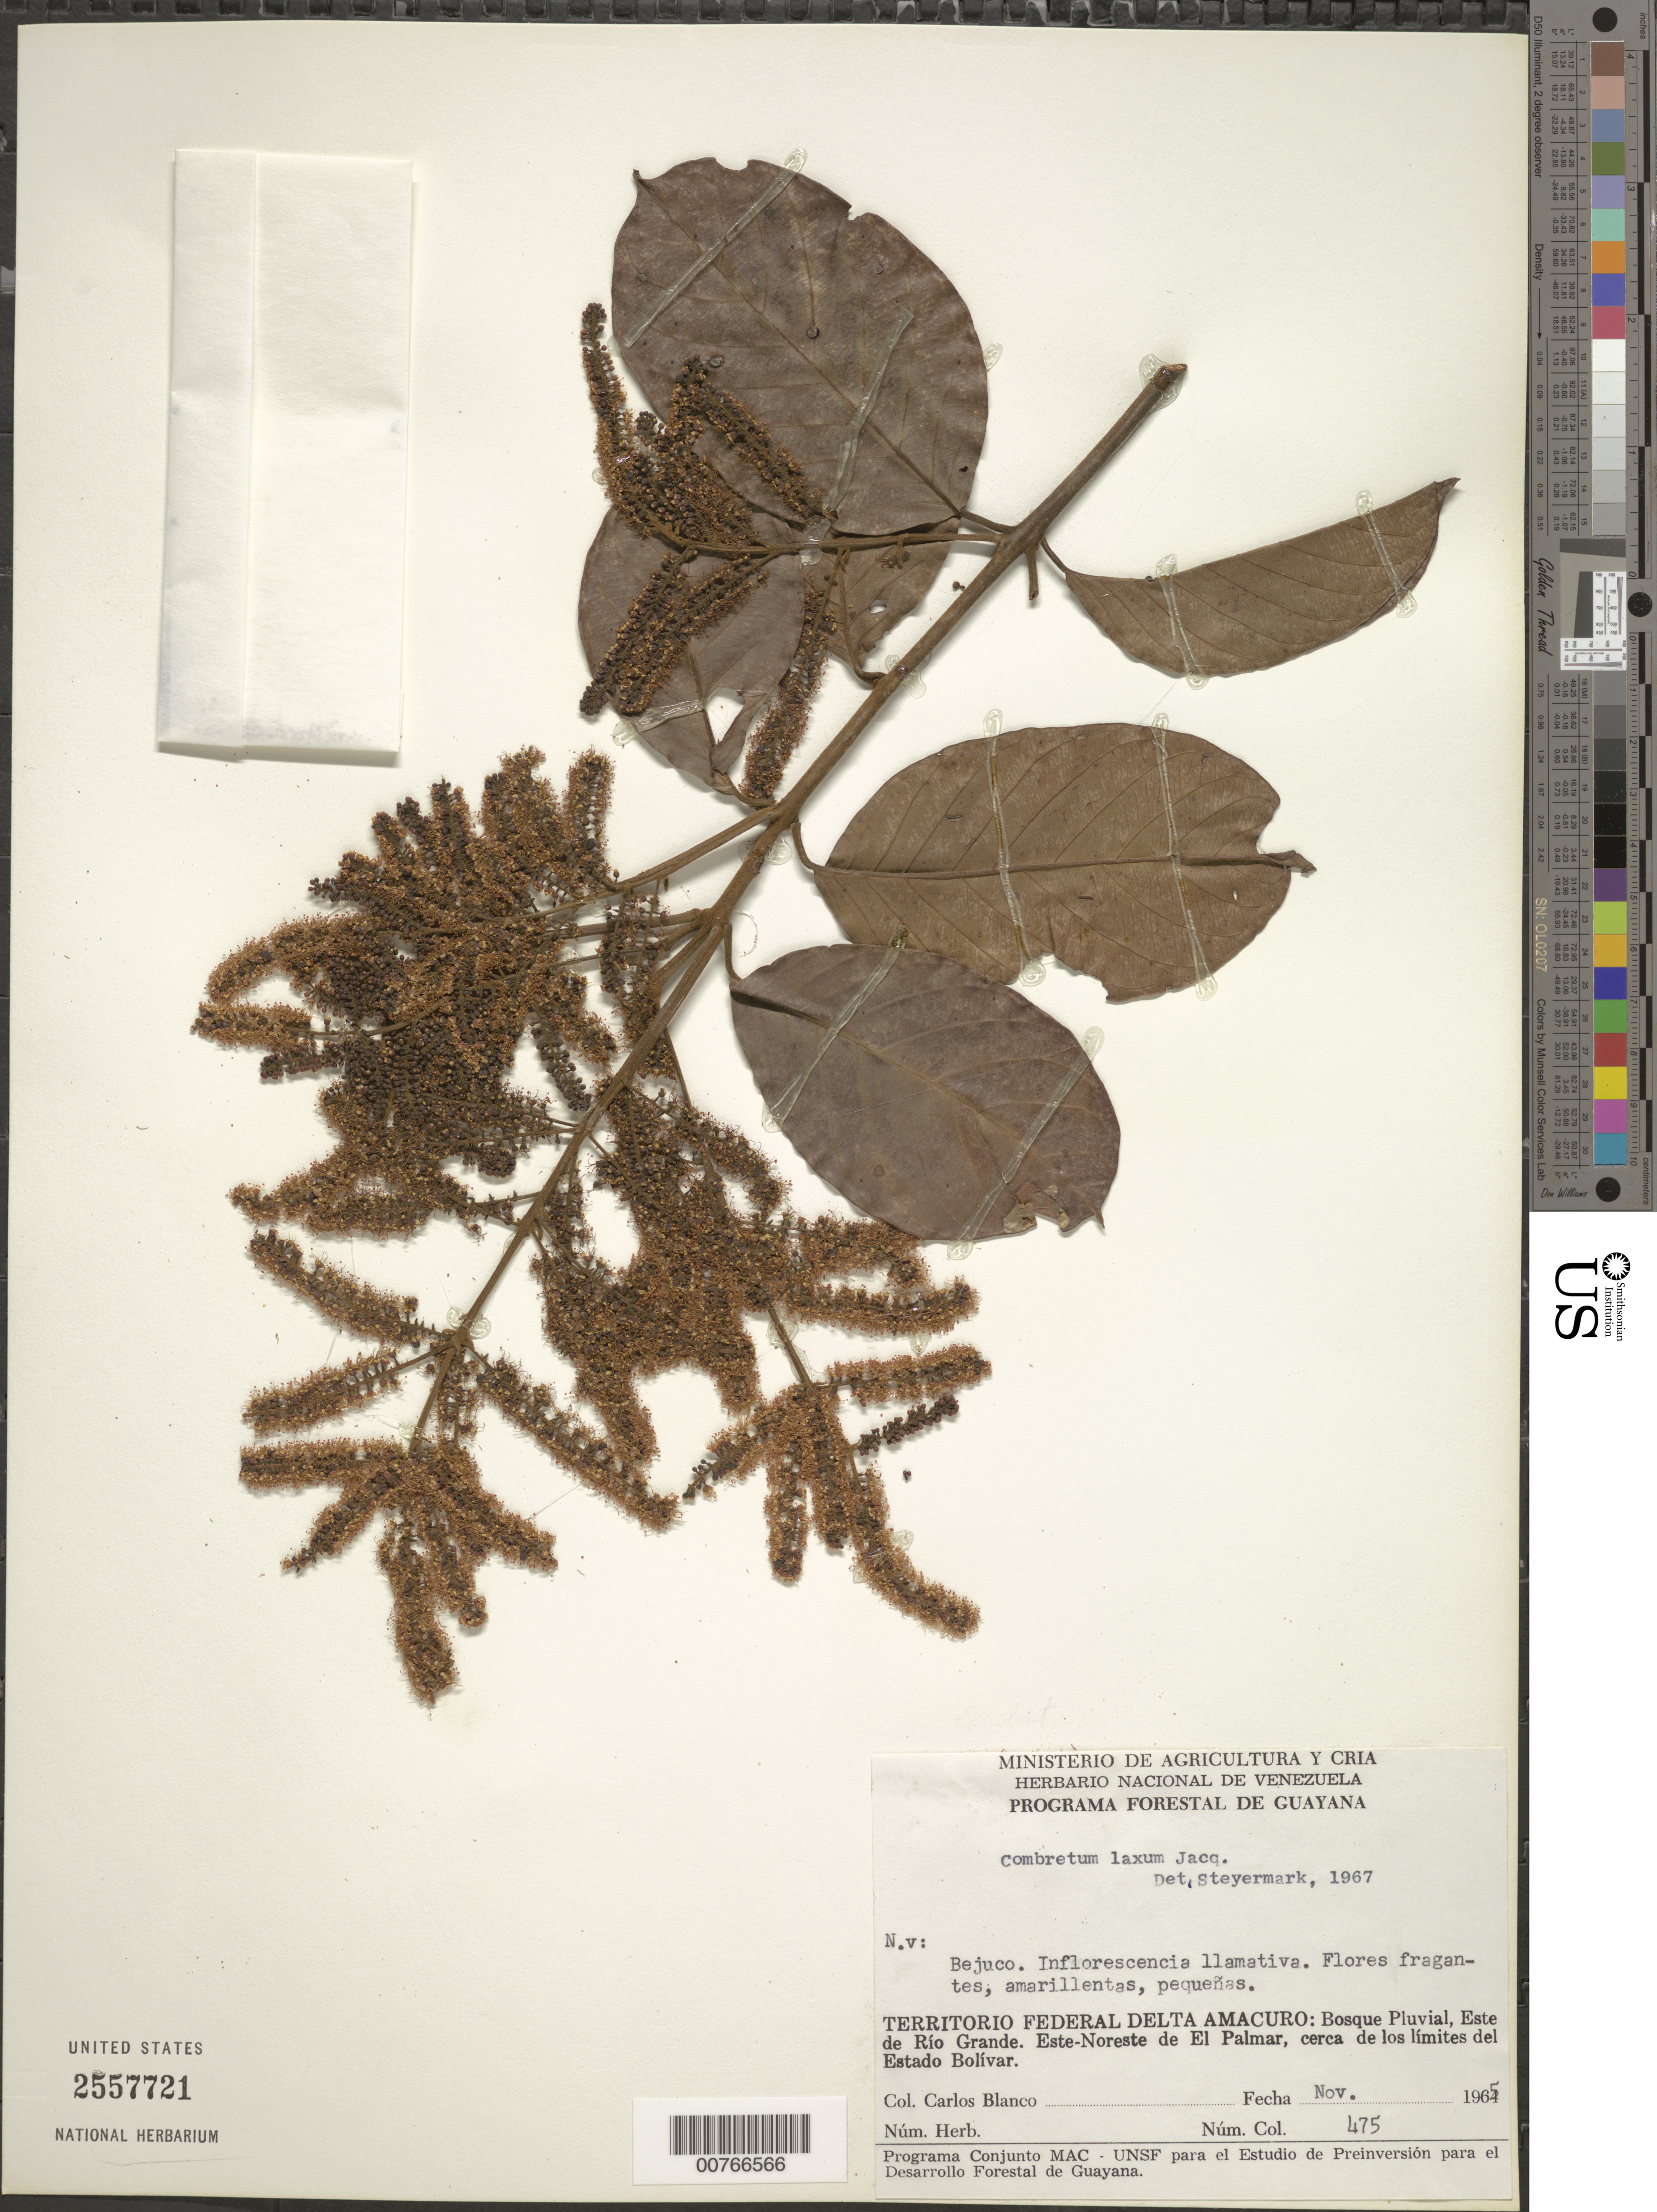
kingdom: Plantae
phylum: Tracheophyta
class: Magnoliopsida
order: Myrtales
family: Combretaceae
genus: Combretum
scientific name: Combretum laxum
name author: Jacq.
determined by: Steyermark, Julian A., (VEN)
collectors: C. A. Blanco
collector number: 475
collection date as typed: Nov-65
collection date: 1965-11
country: Venezuela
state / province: Delta Amacuro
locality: Río Grande, Este de; Este-Noreste de El Palmar, cerca de los limites del Estado Bolívar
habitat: Bosque pluvial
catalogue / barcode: US 2557721